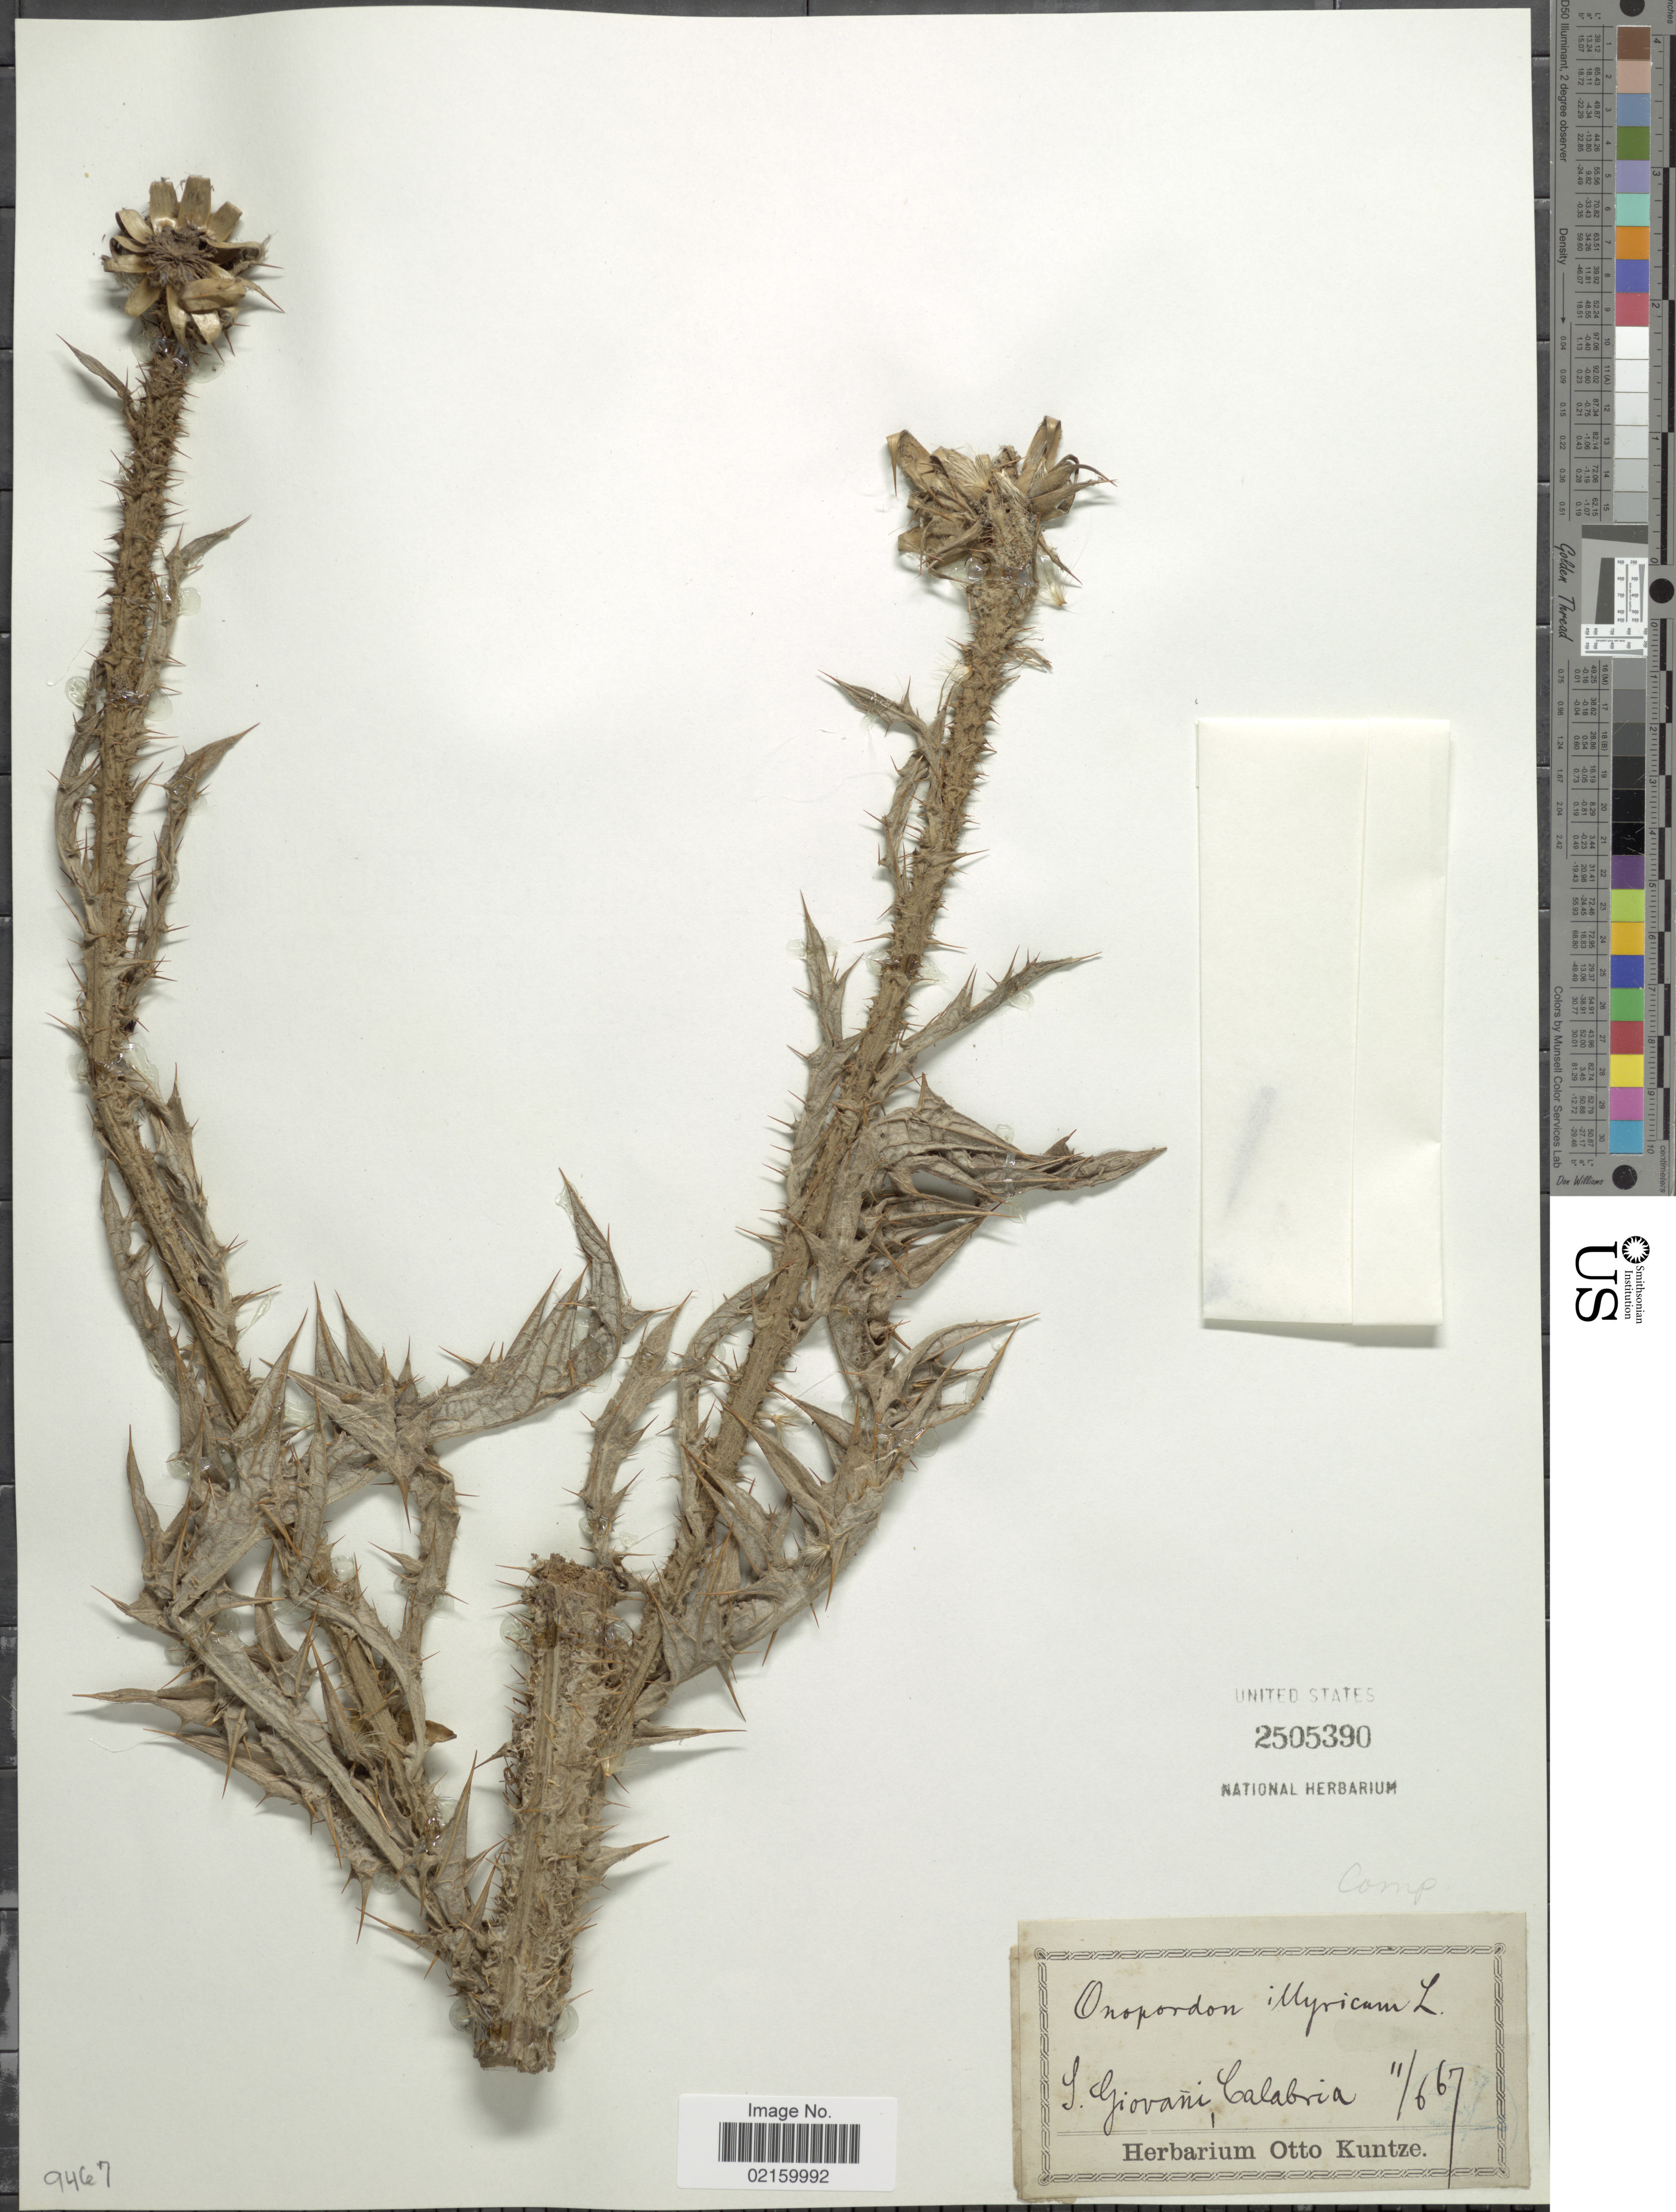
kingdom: Plantae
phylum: Tracheophyta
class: Magnoliopsida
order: Asterales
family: Asteraceae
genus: Onopordum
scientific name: Onopordum illyricum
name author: L.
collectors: ex herb. Otto Kuntze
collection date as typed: Transcribed d/m/y: 11/6/67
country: Italy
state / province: Calabria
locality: S. Giovani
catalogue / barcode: US 2505390